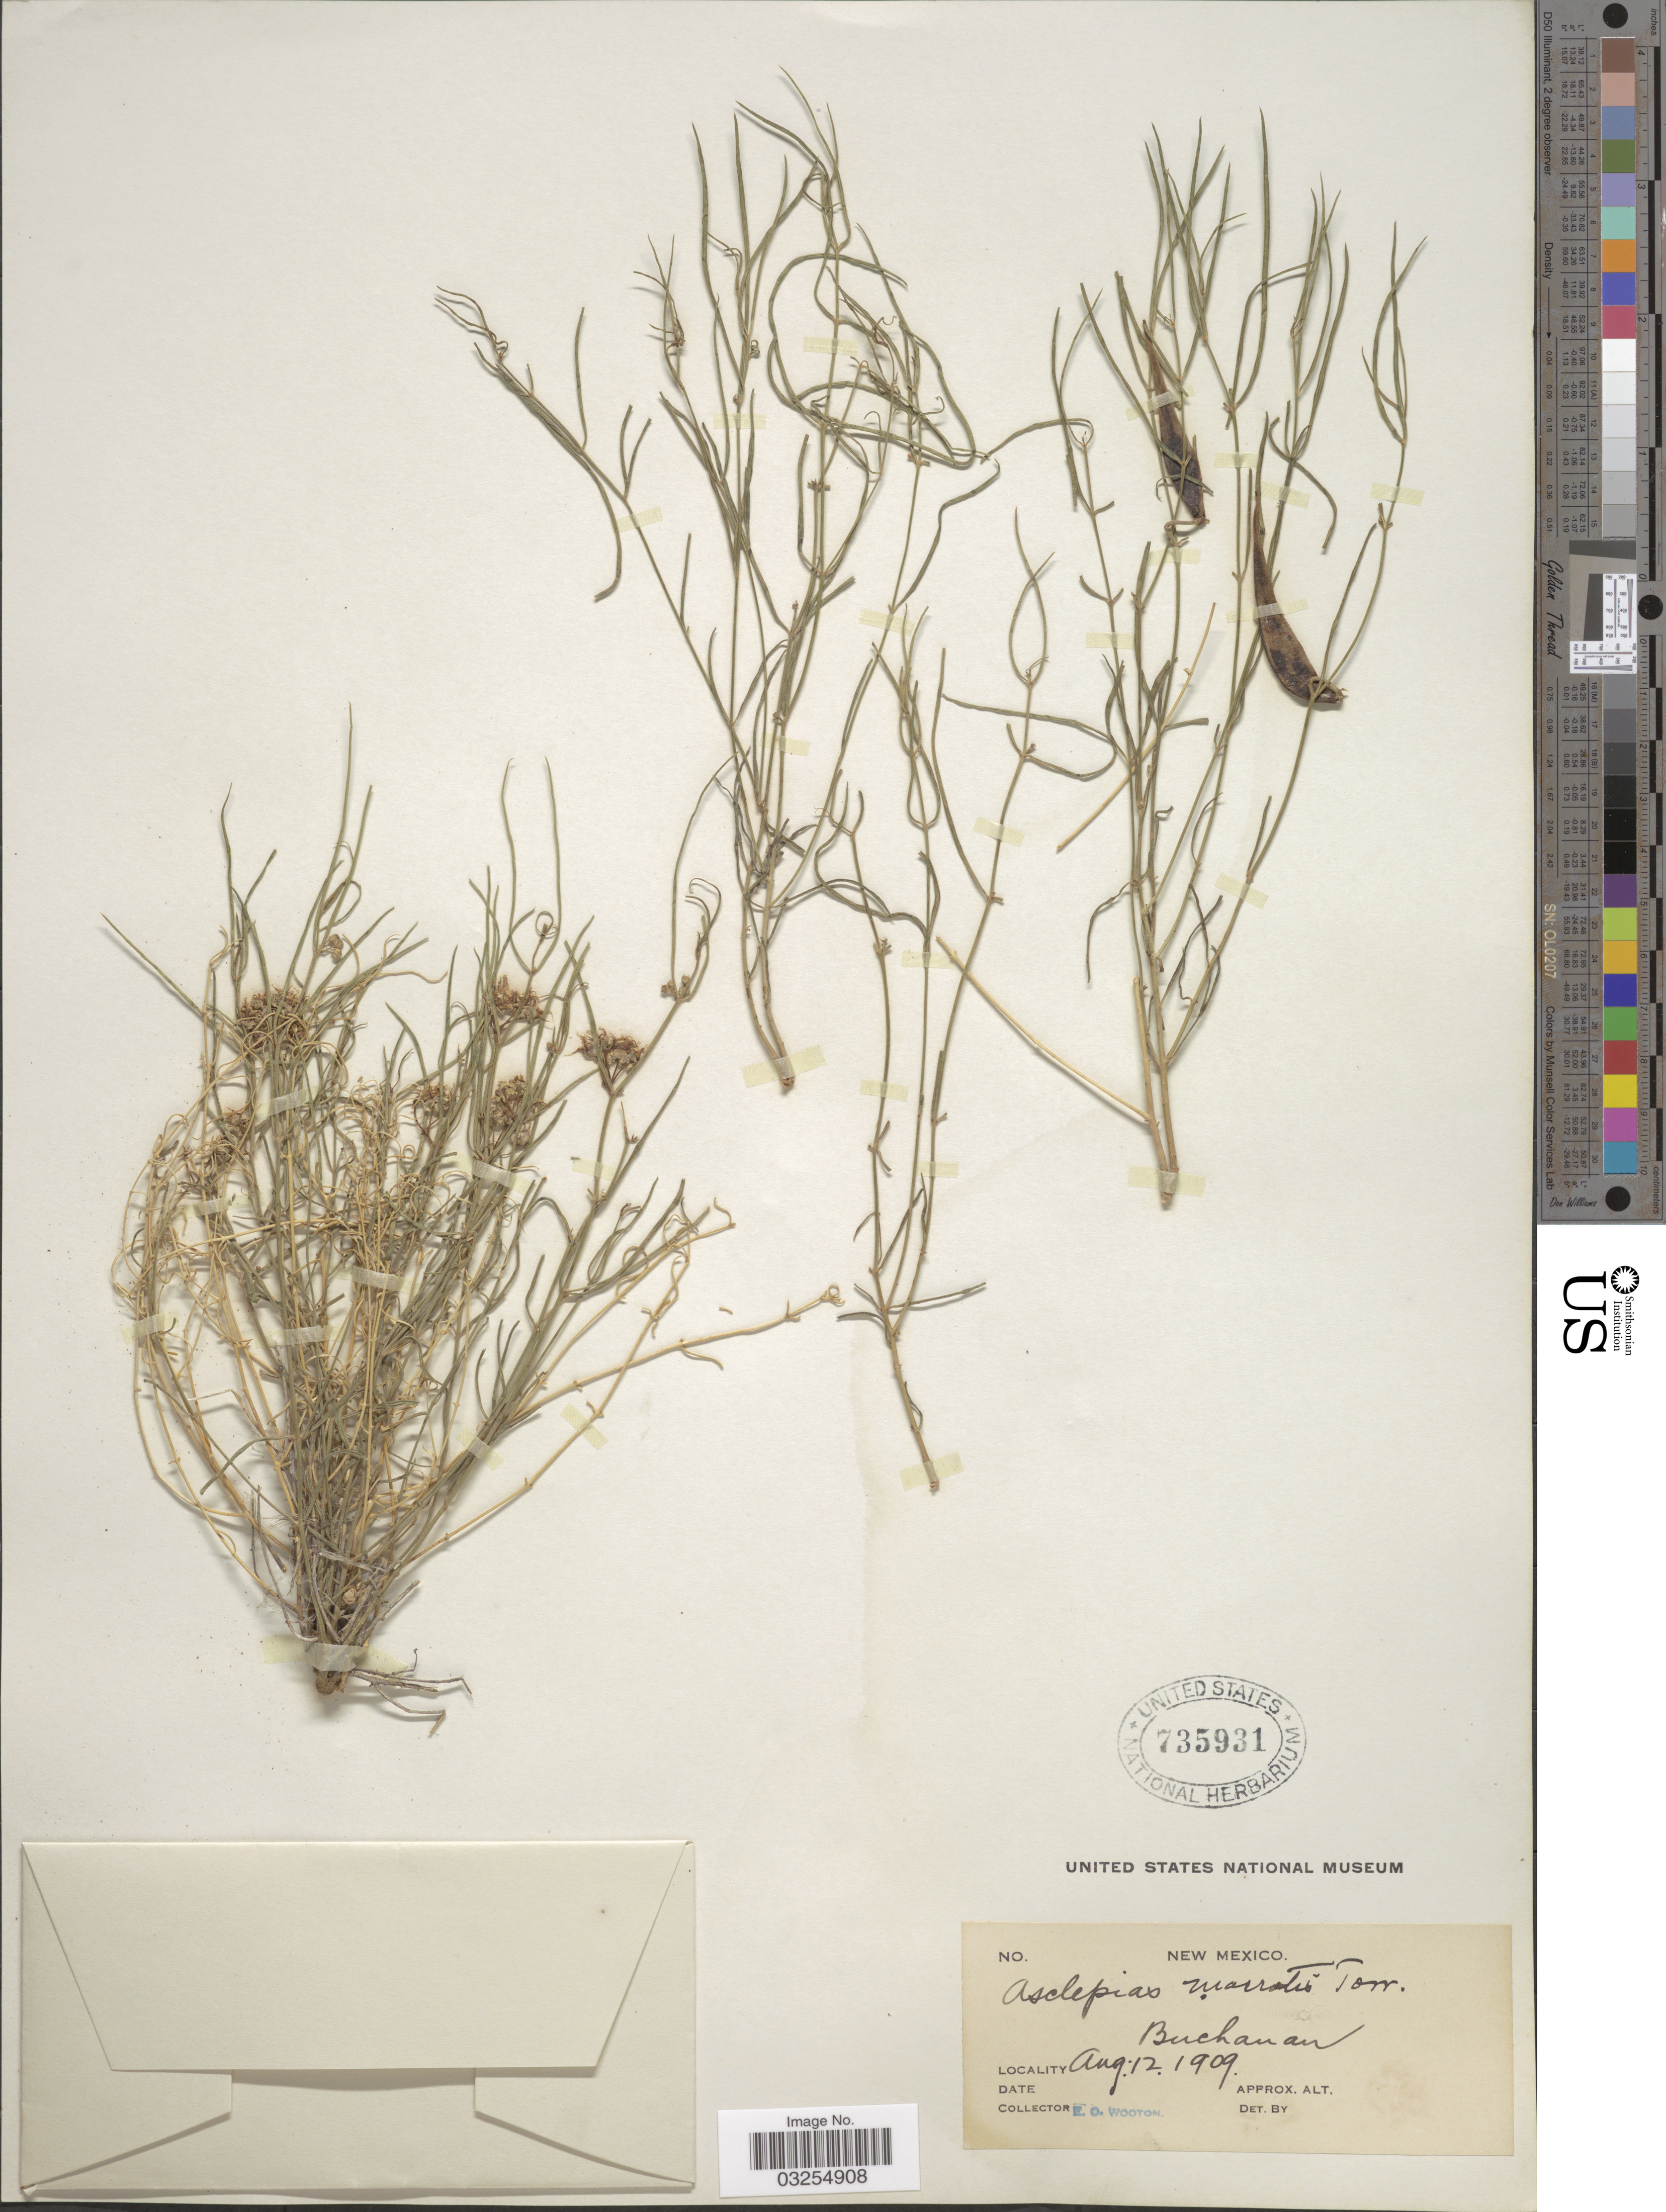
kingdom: Plantae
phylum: Tracheophyta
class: Magnoliopsida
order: Gentianales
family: Apocynaceae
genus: Asclepias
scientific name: Asclepias macrotis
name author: Torr.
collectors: E. O. Wooton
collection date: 1909-08-12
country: United States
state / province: New Mexico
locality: Buchanan.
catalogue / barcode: US 735931